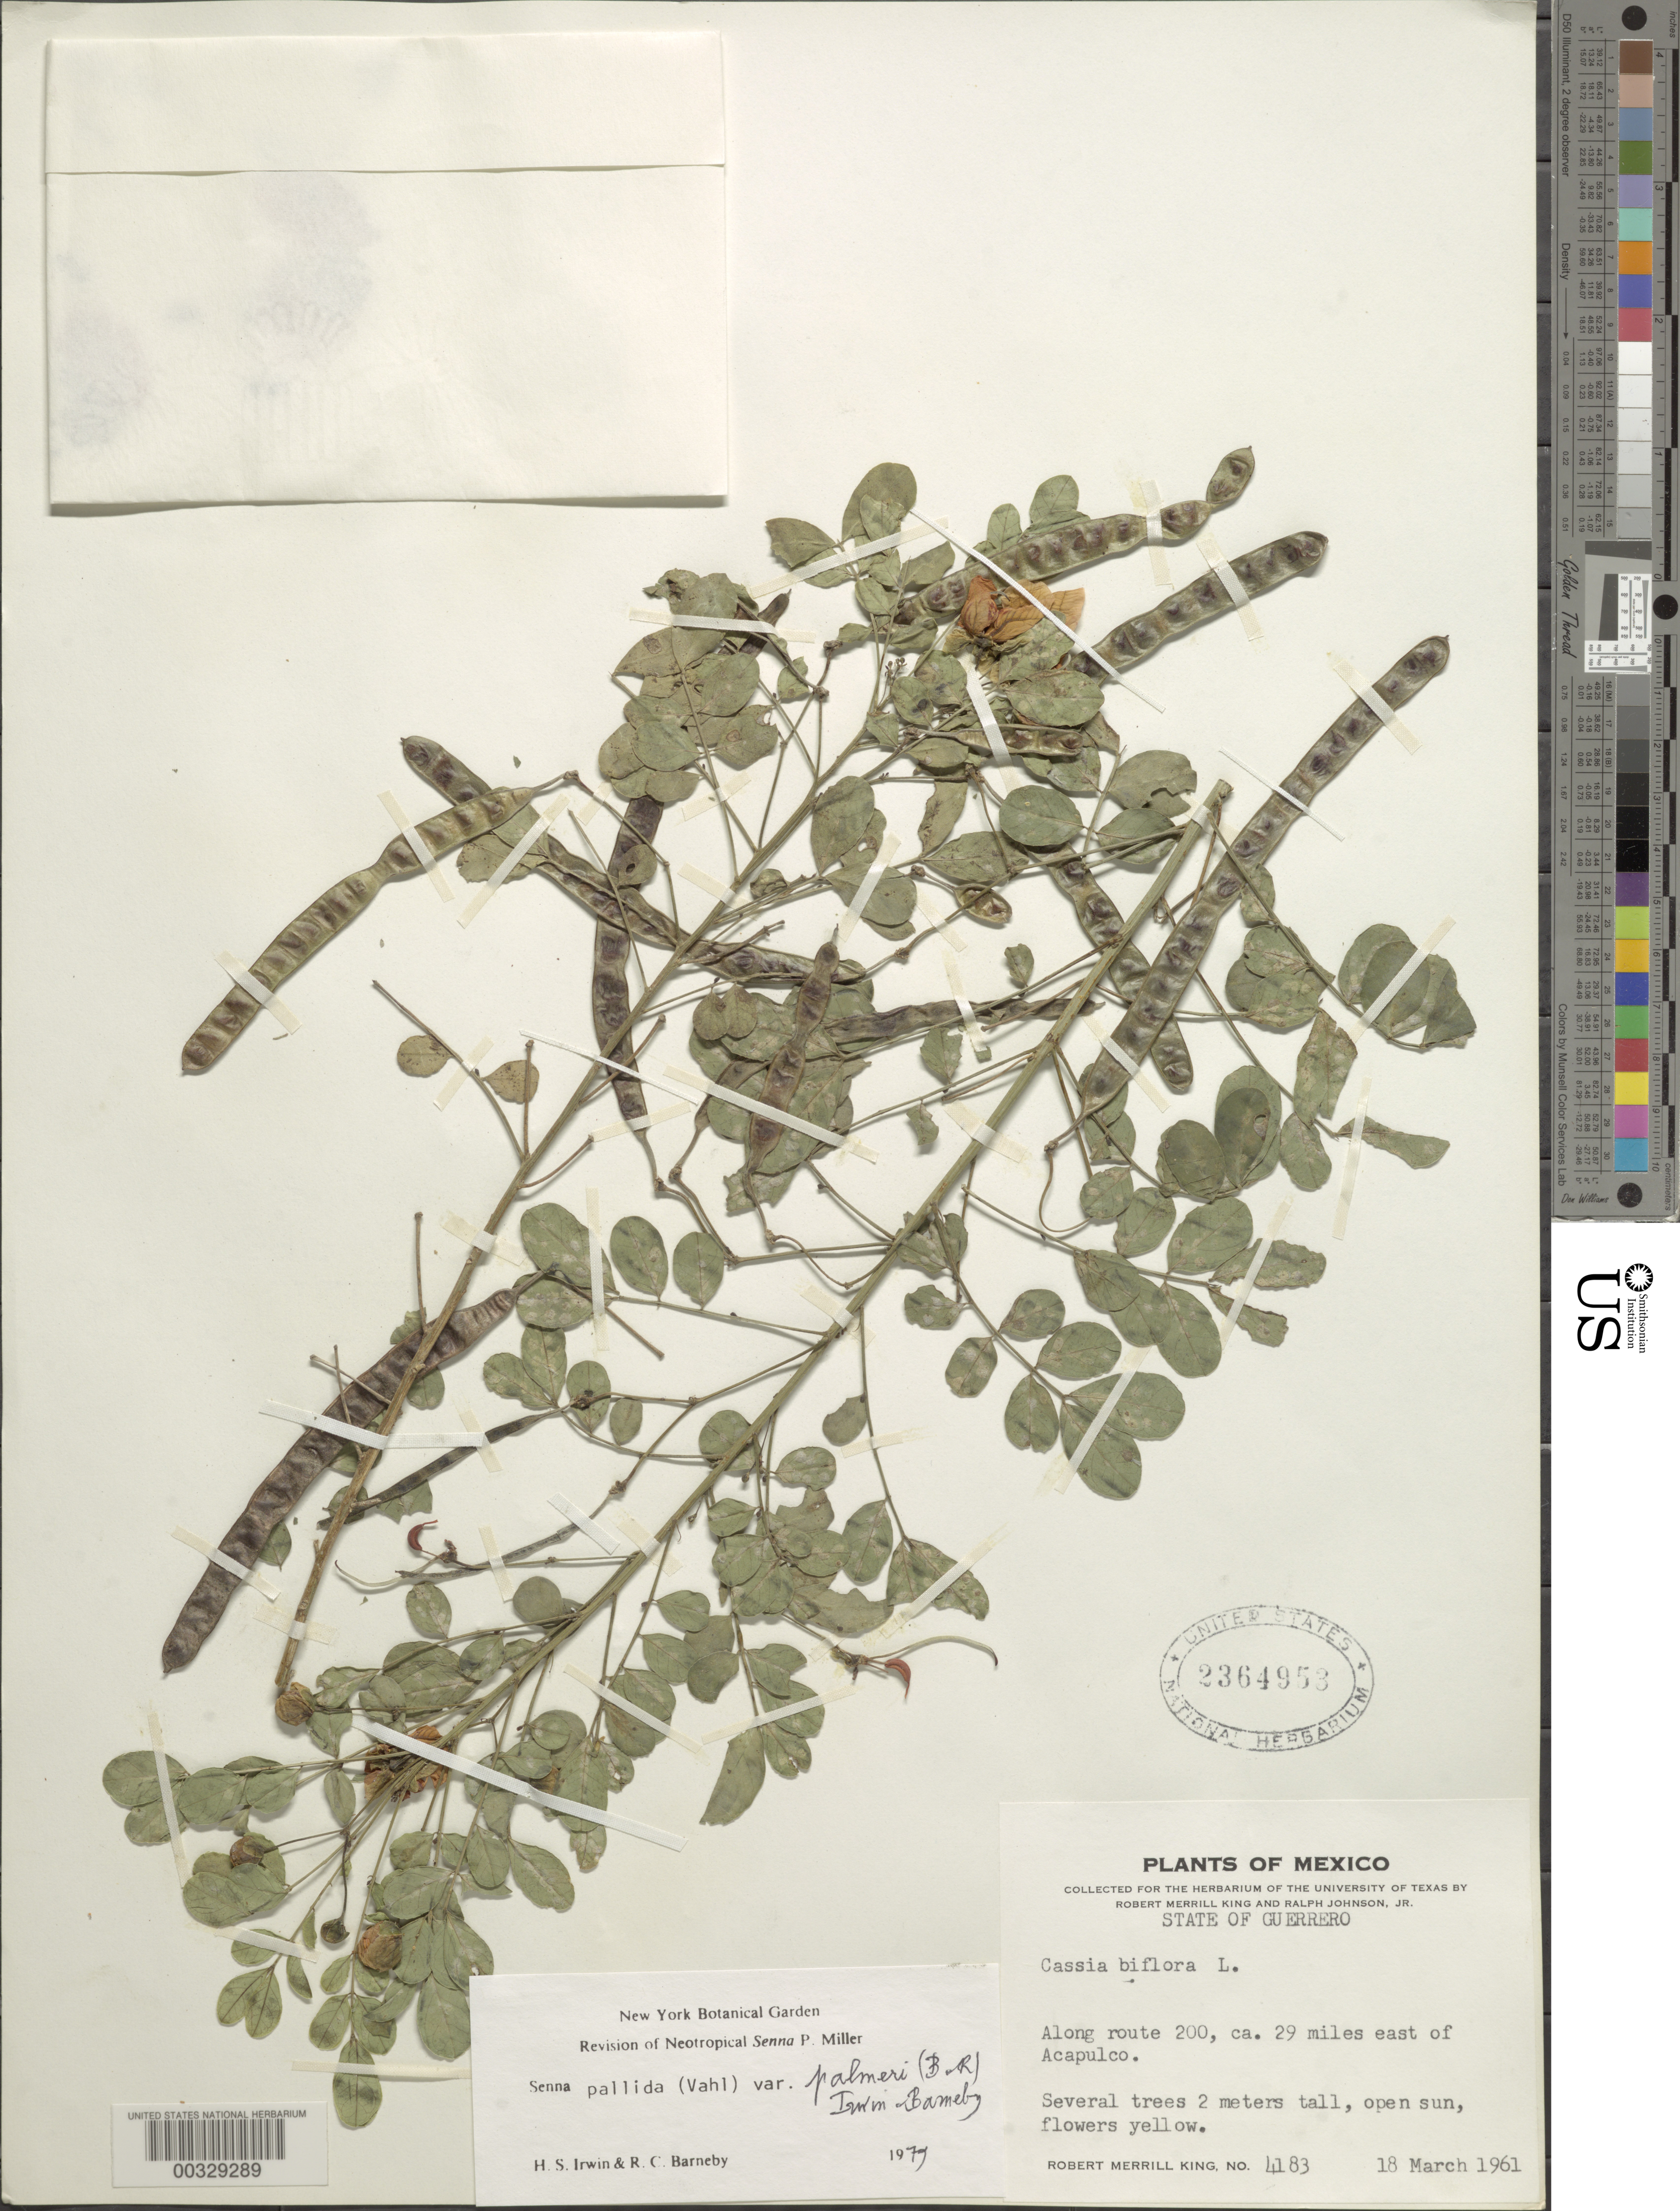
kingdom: Plantae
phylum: Tracheophyta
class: Magnoliopsida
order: Fabales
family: Fabaceae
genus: Senna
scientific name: Senna pallida var. palmeri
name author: (Britton) H.S. Irwin & Barneby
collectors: R. M. King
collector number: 4183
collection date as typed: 18 Mar 1961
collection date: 1961-03-18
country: Mexico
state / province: Guerrero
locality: Along route 200, ca 29 mi E of Acapulco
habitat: Open sun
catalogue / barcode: US 2364953